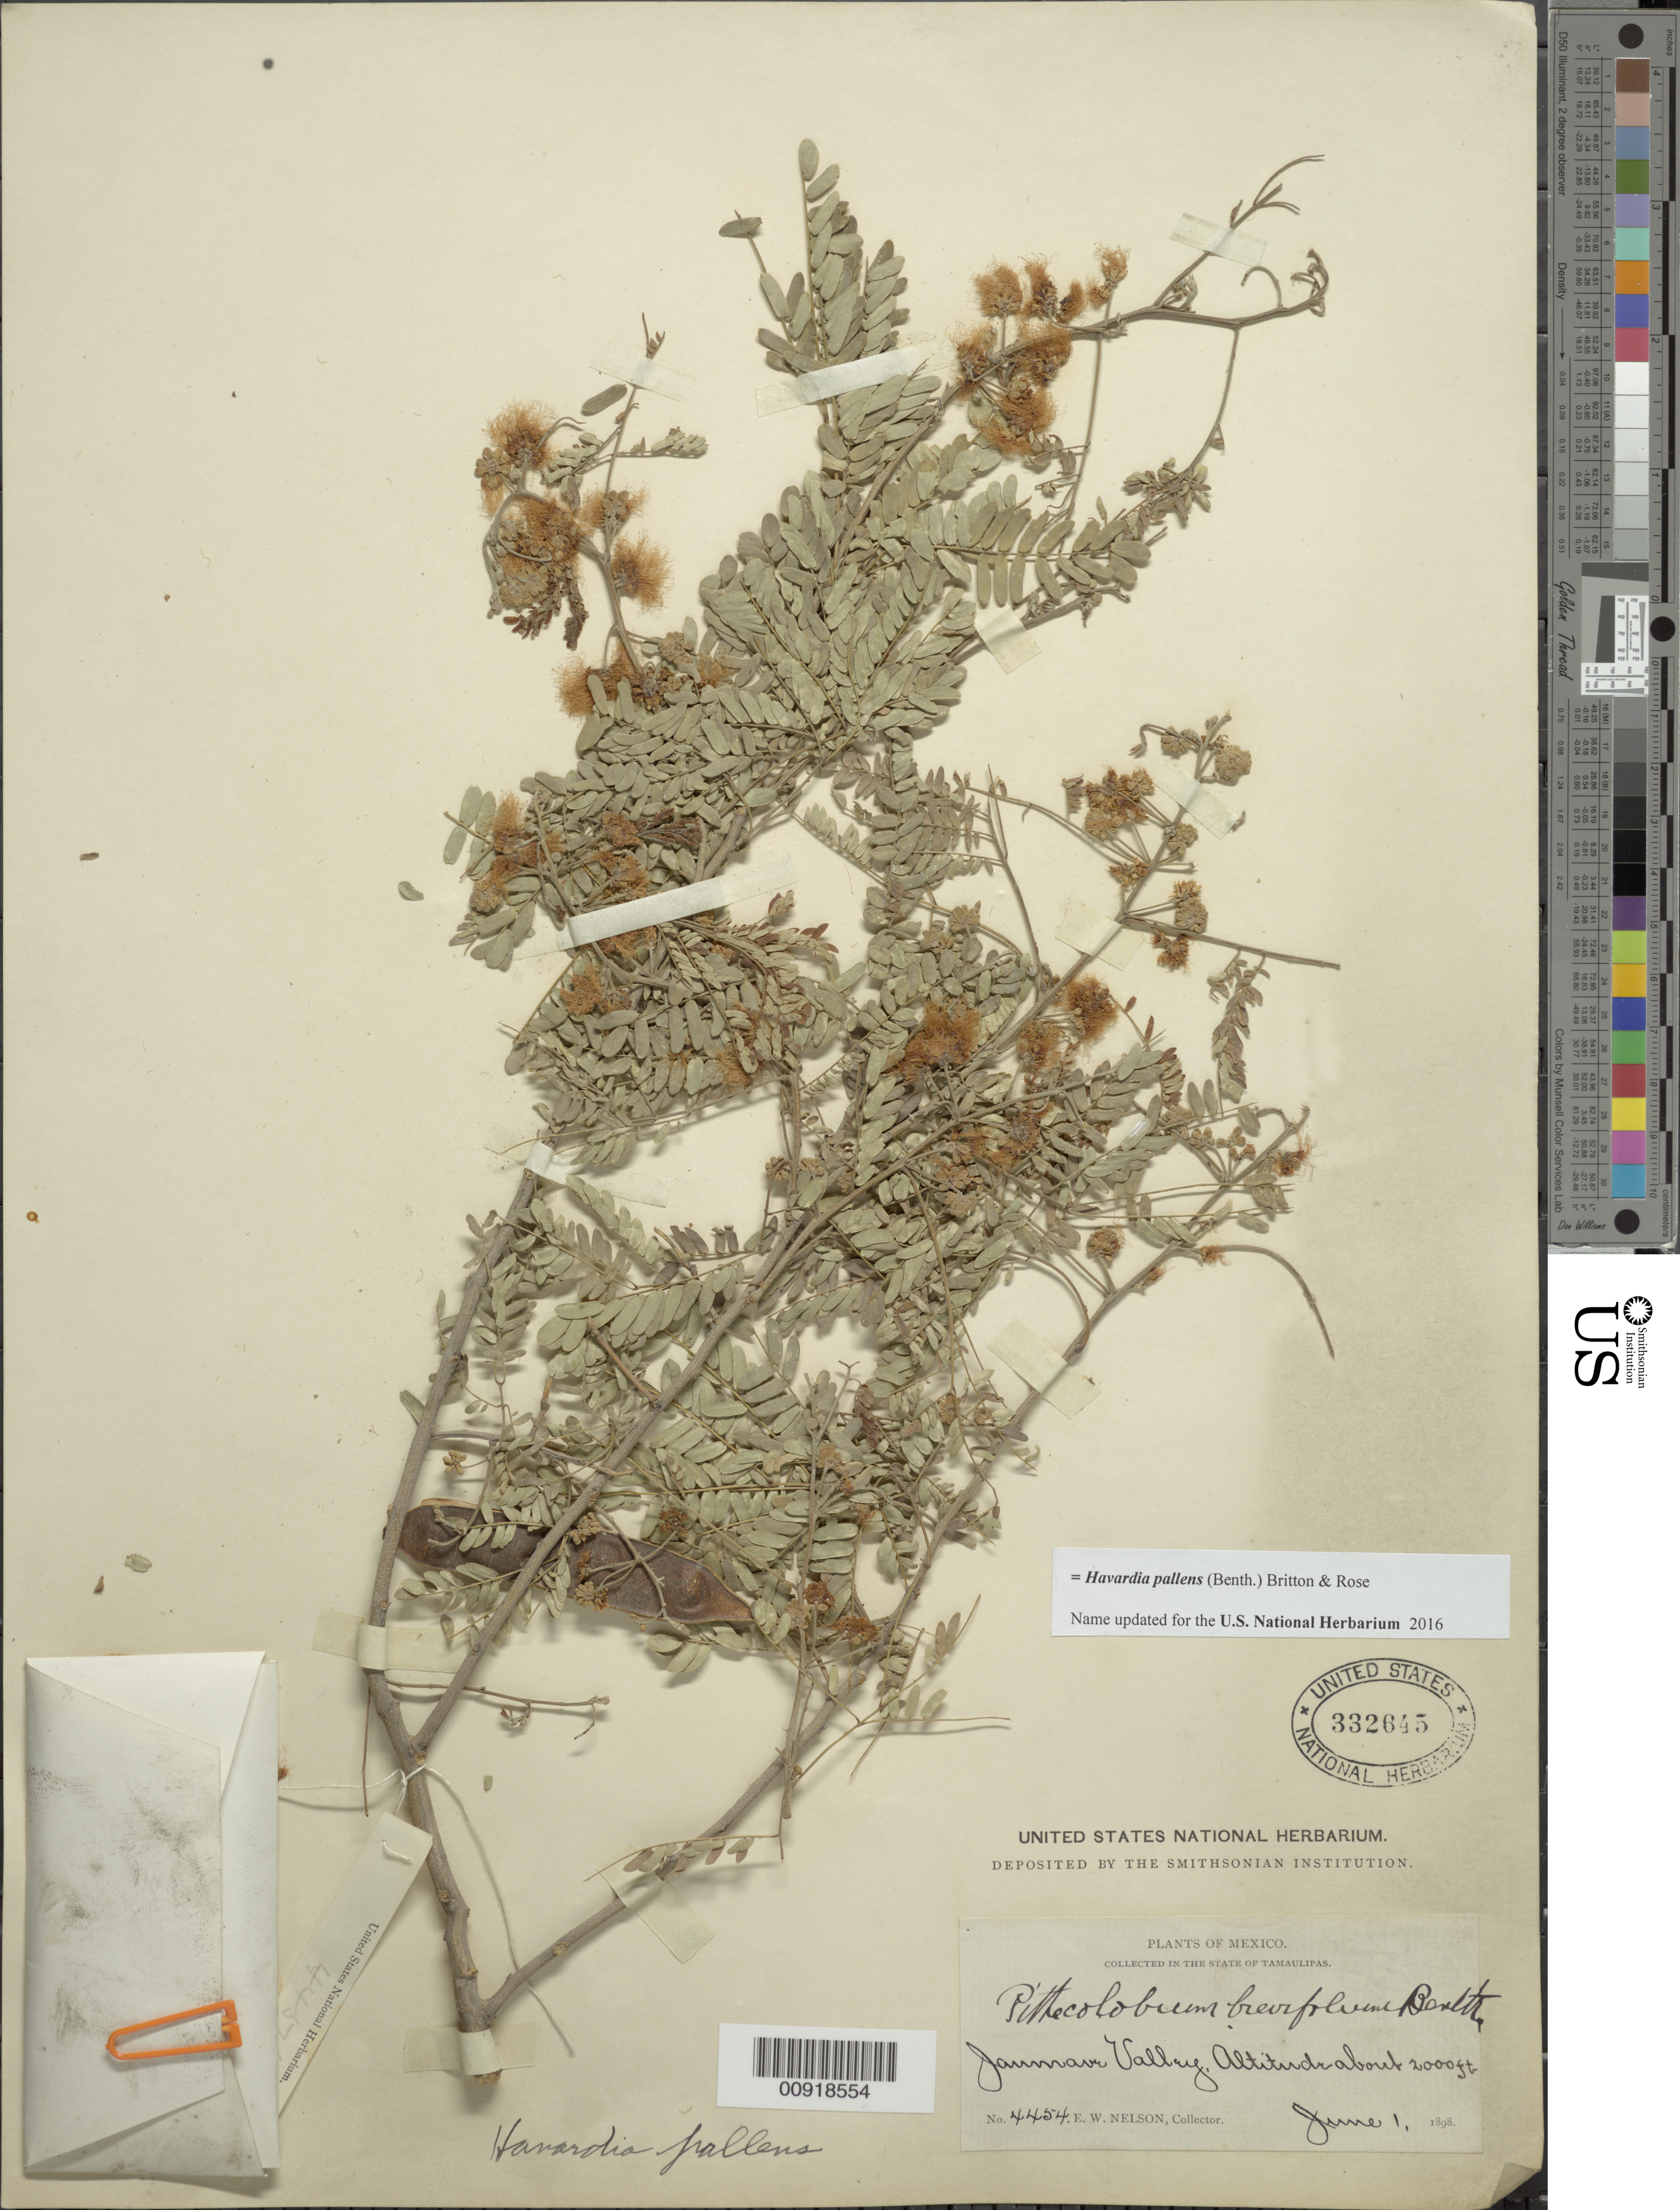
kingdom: Plantae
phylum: Tracheophyta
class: Magnoliopsida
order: Fabales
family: Fabaceae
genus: Havardia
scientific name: Havardia pallens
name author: (Benth.) Britton & Rose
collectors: E. W. Nelson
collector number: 4454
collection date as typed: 01 Jun 1898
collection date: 1898-06-01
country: Mexico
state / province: Tamaulipas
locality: Jaumave Valley.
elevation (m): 610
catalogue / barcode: US 332645